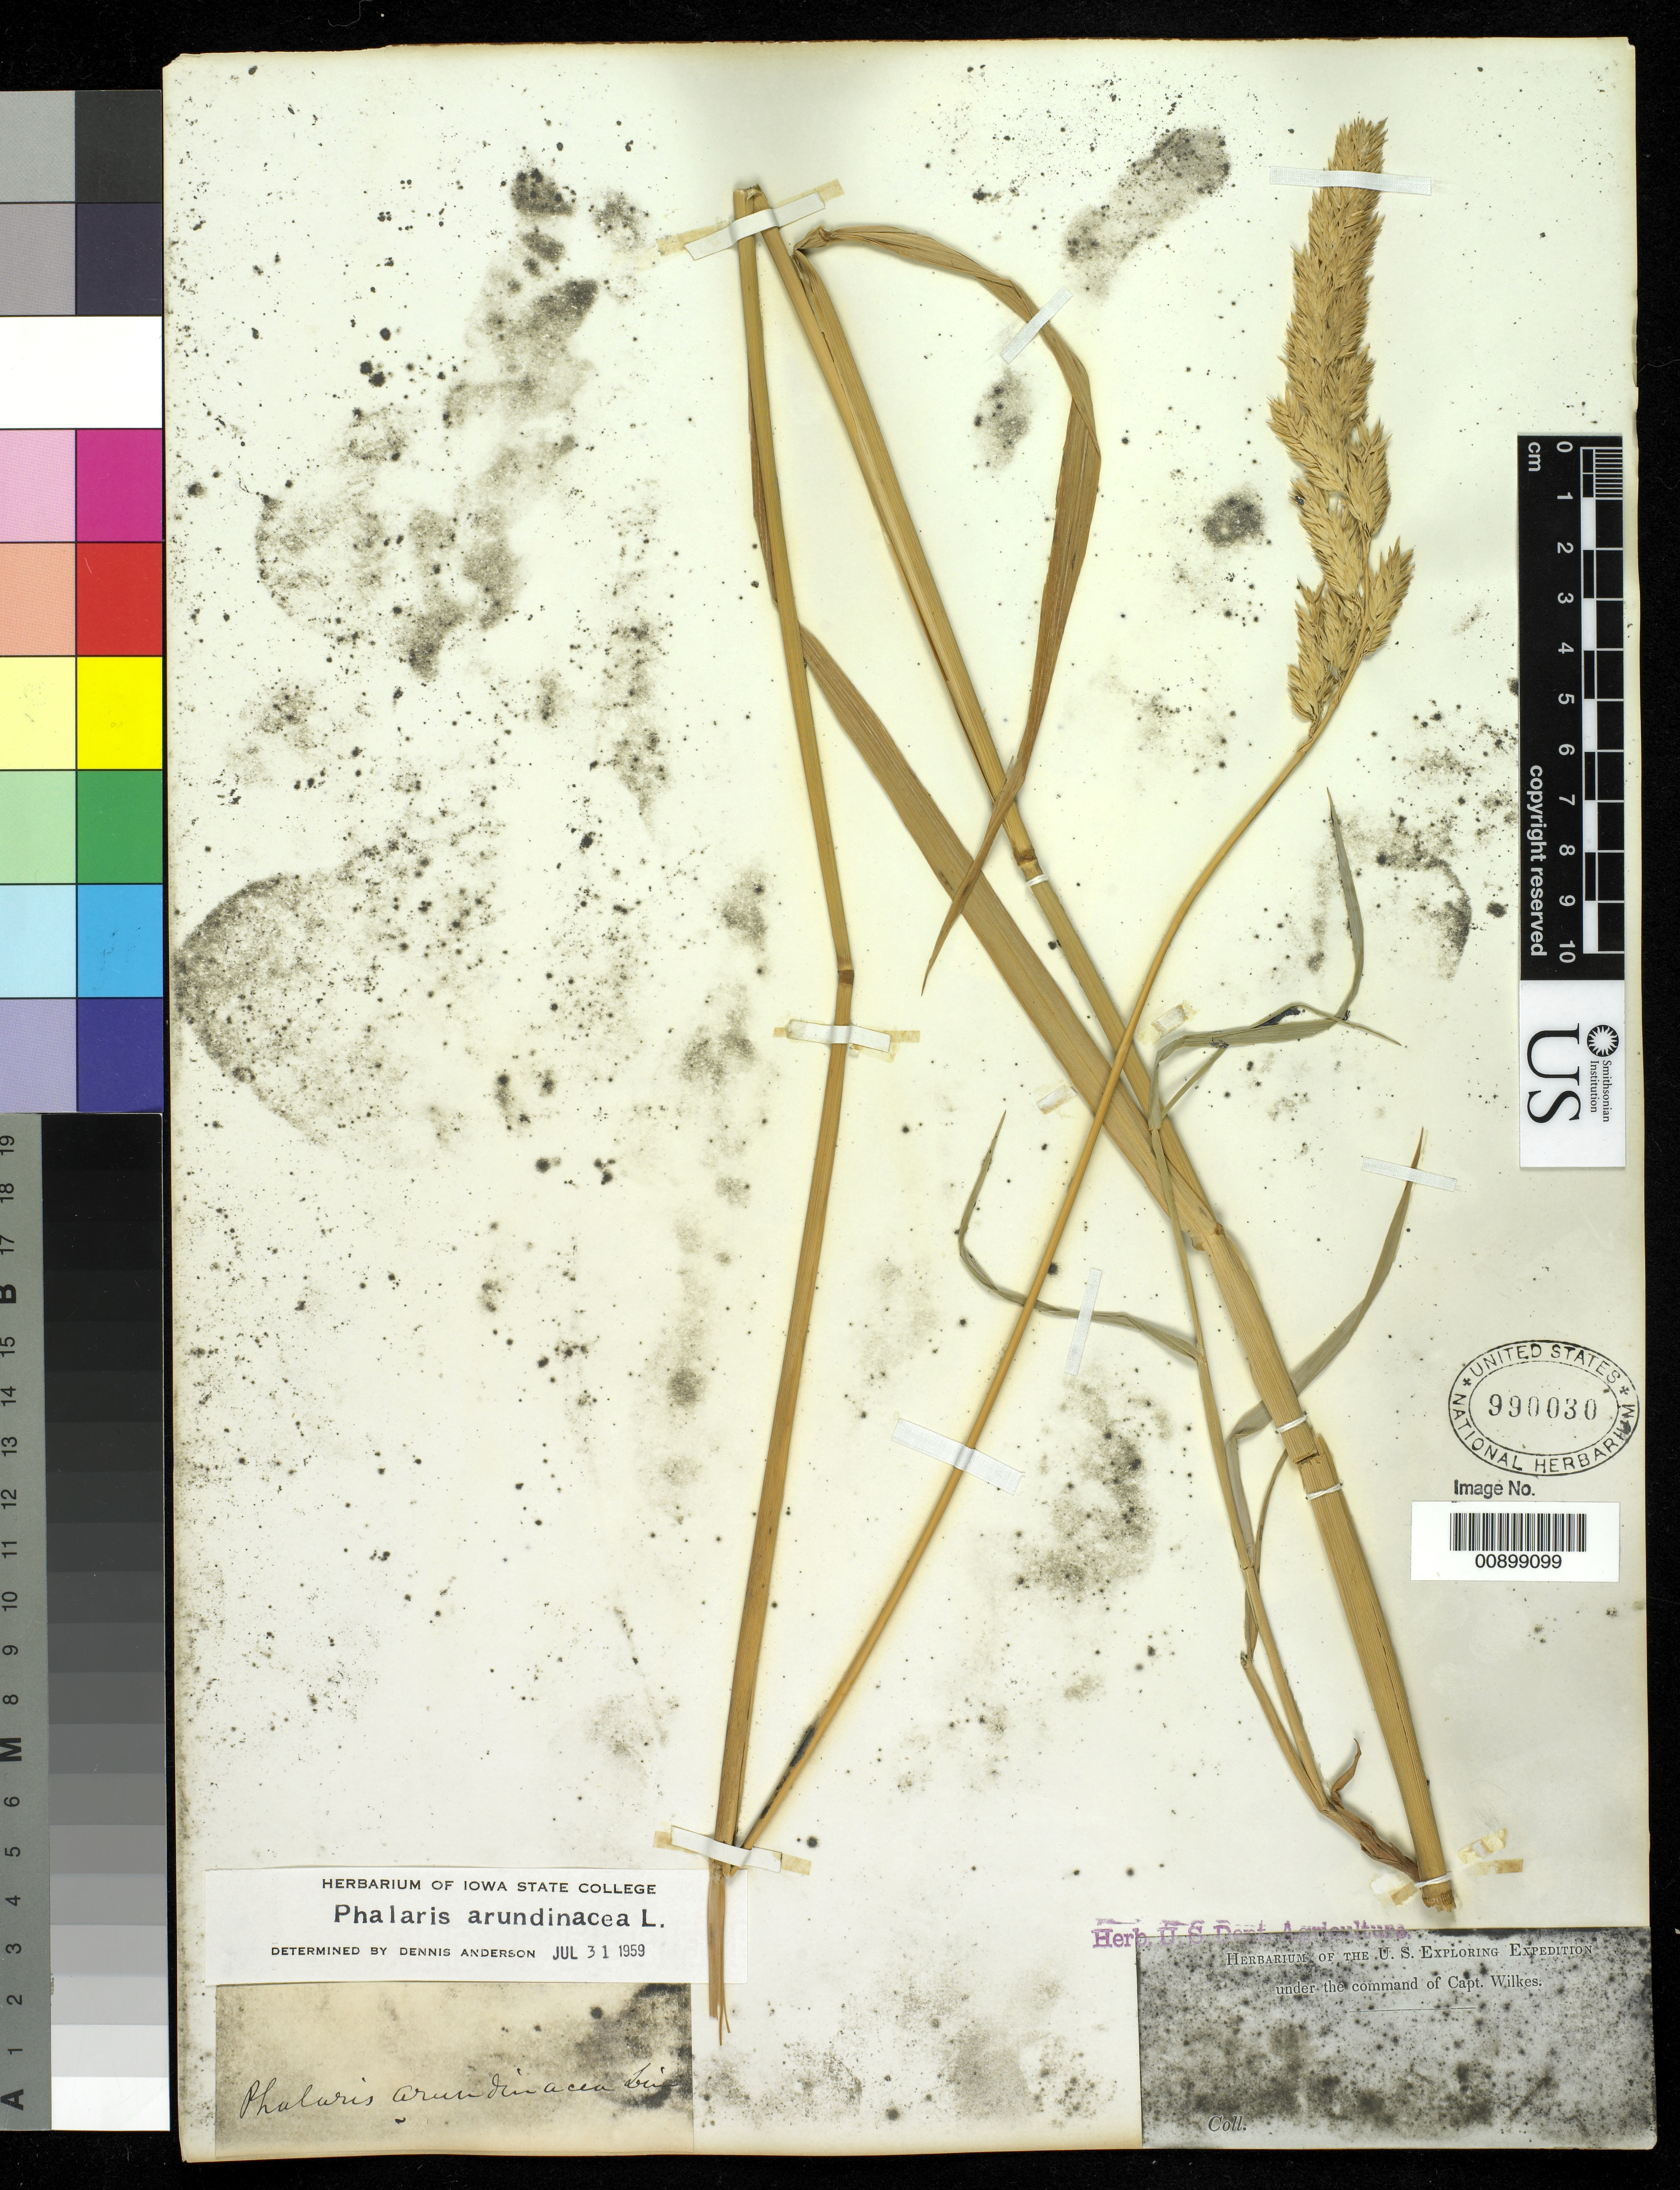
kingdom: Plantae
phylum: Tracheophyta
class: Liliopsida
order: Poales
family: Poaceae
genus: Phalaris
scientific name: Phalaris arundinacea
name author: L.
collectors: Wilkes Explor. Exped.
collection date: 1838/1842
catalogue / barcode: US 990030